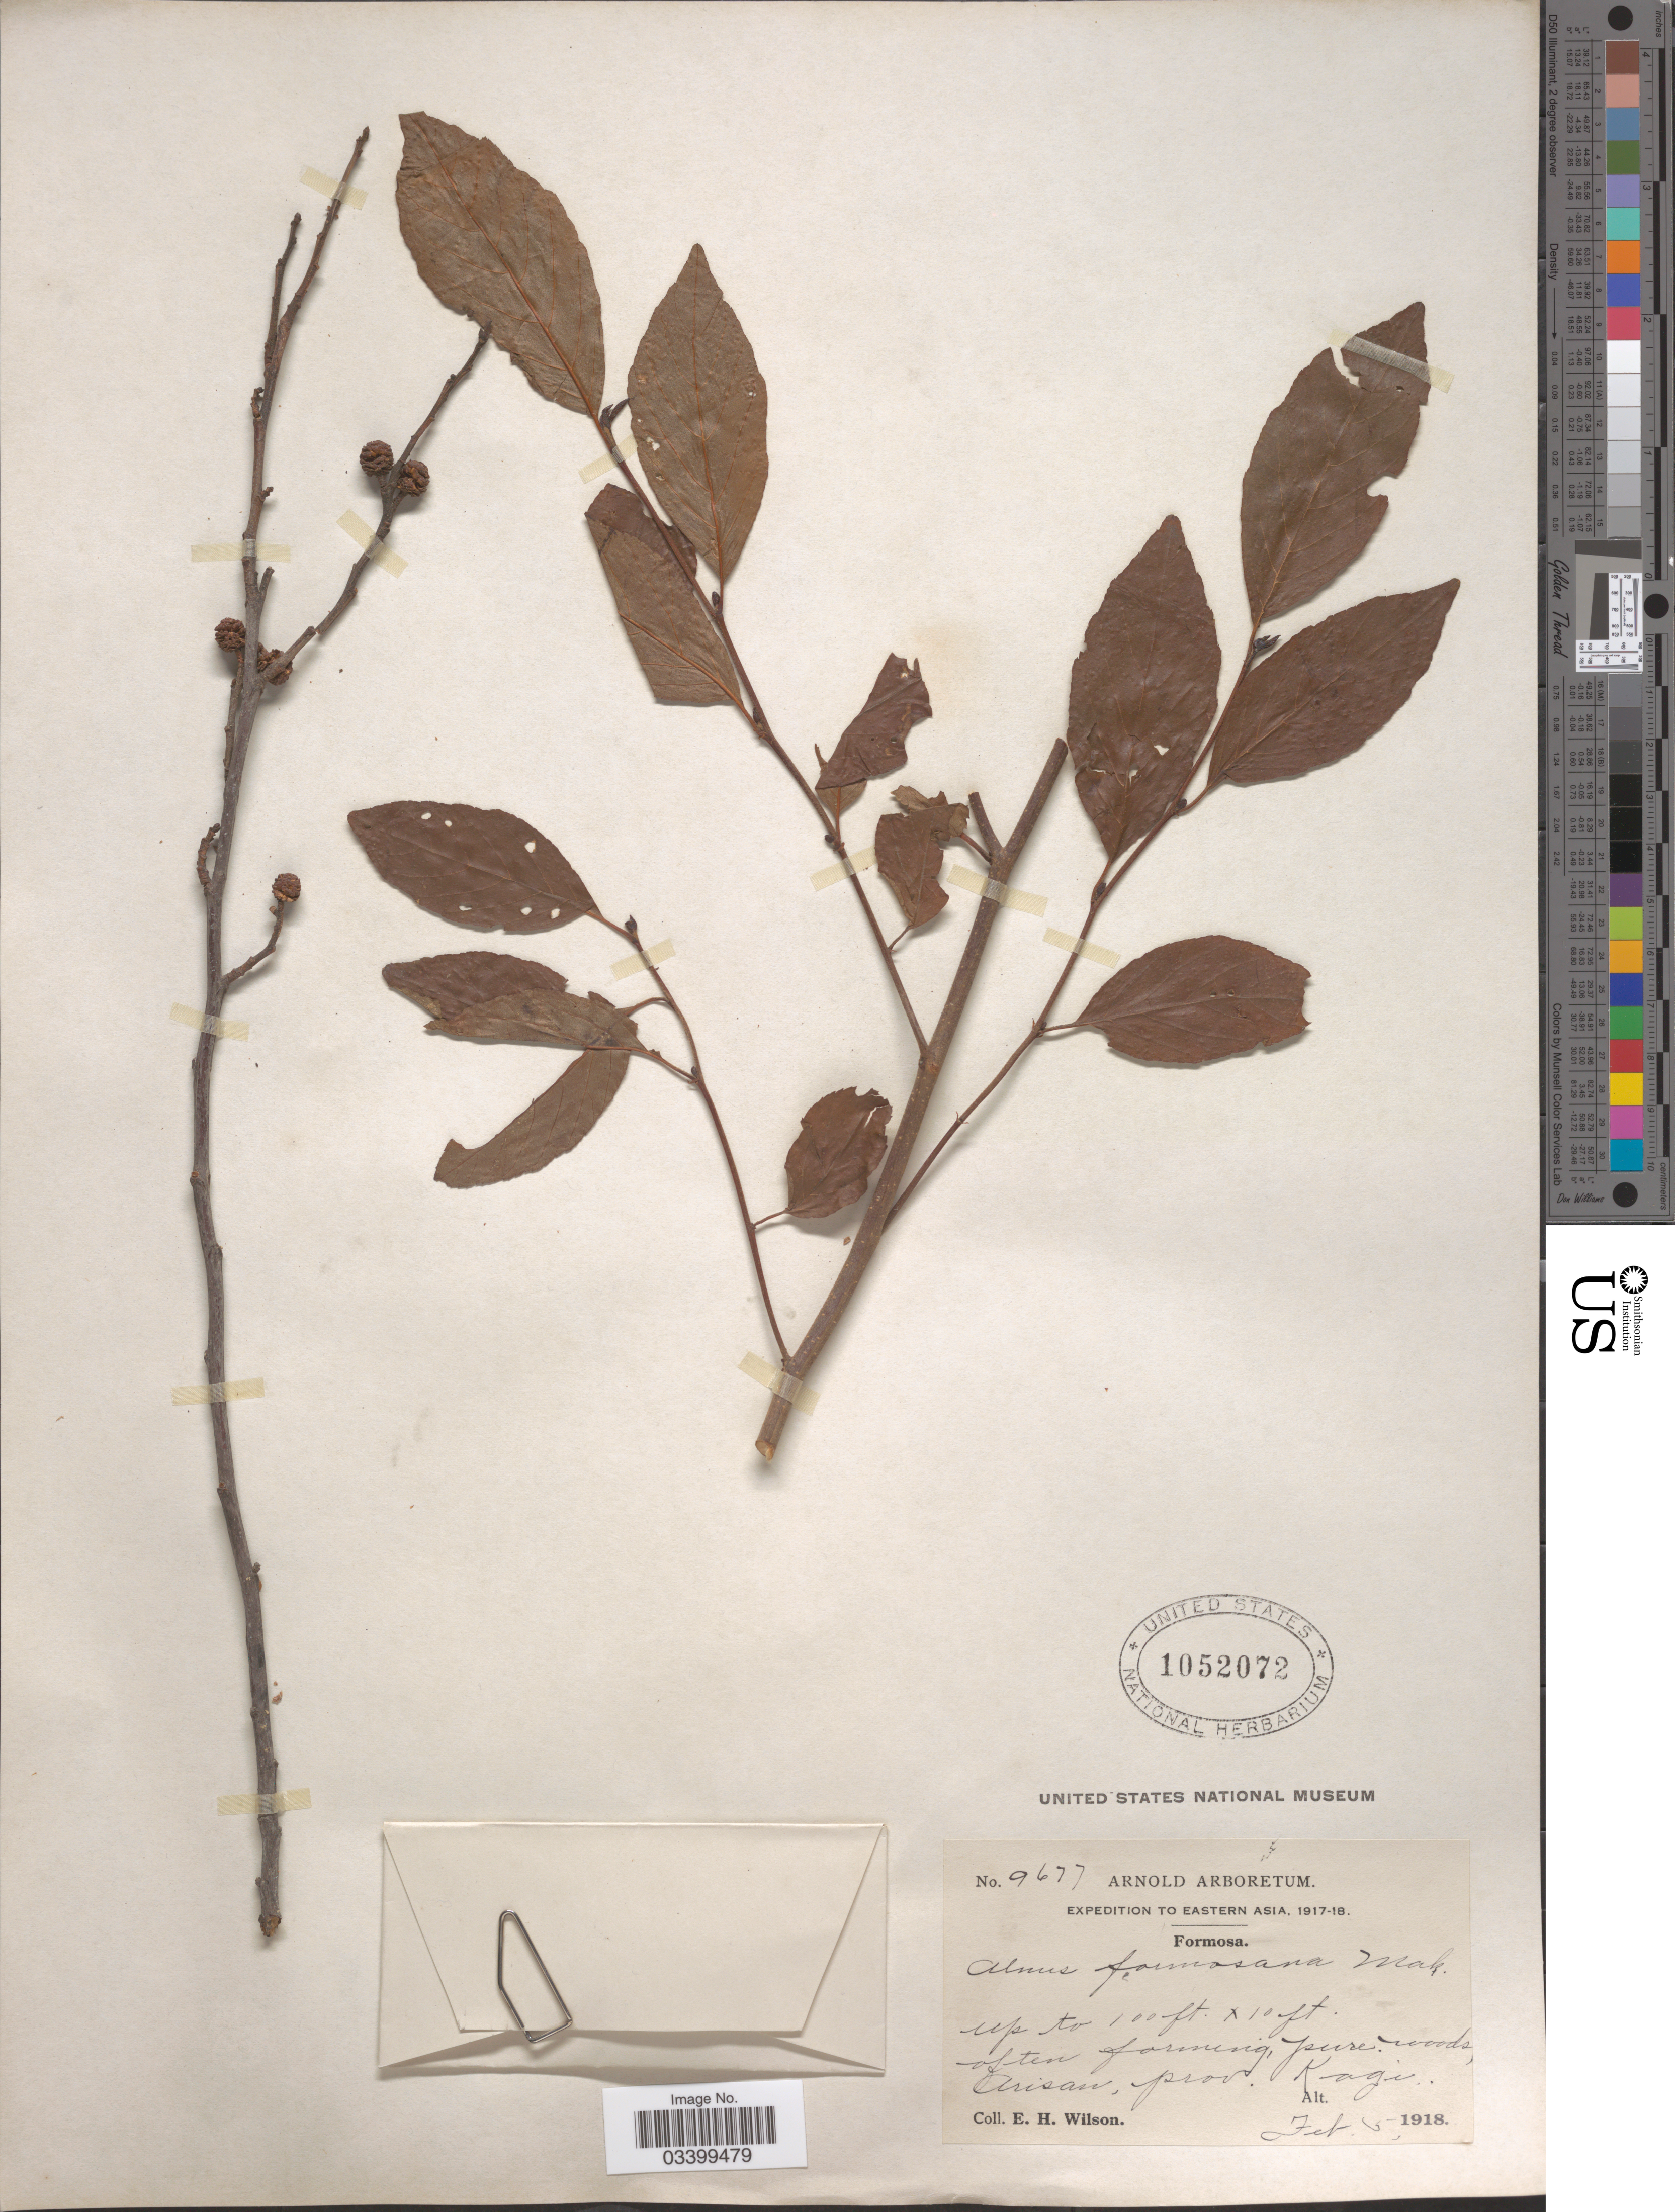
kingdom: Plantae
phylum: Tracheophyta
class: Magnoliopsida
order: Fagales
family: Betulaceae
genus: Alnus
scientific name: Alnus japonica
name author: (Thunb.) Steud.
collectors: E. Wilson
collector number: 9677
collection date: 1918-02-05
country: Taiwan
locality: Eastern Asia. Formosa. Arisan, prov. Kagi.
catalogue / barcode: US 1052072